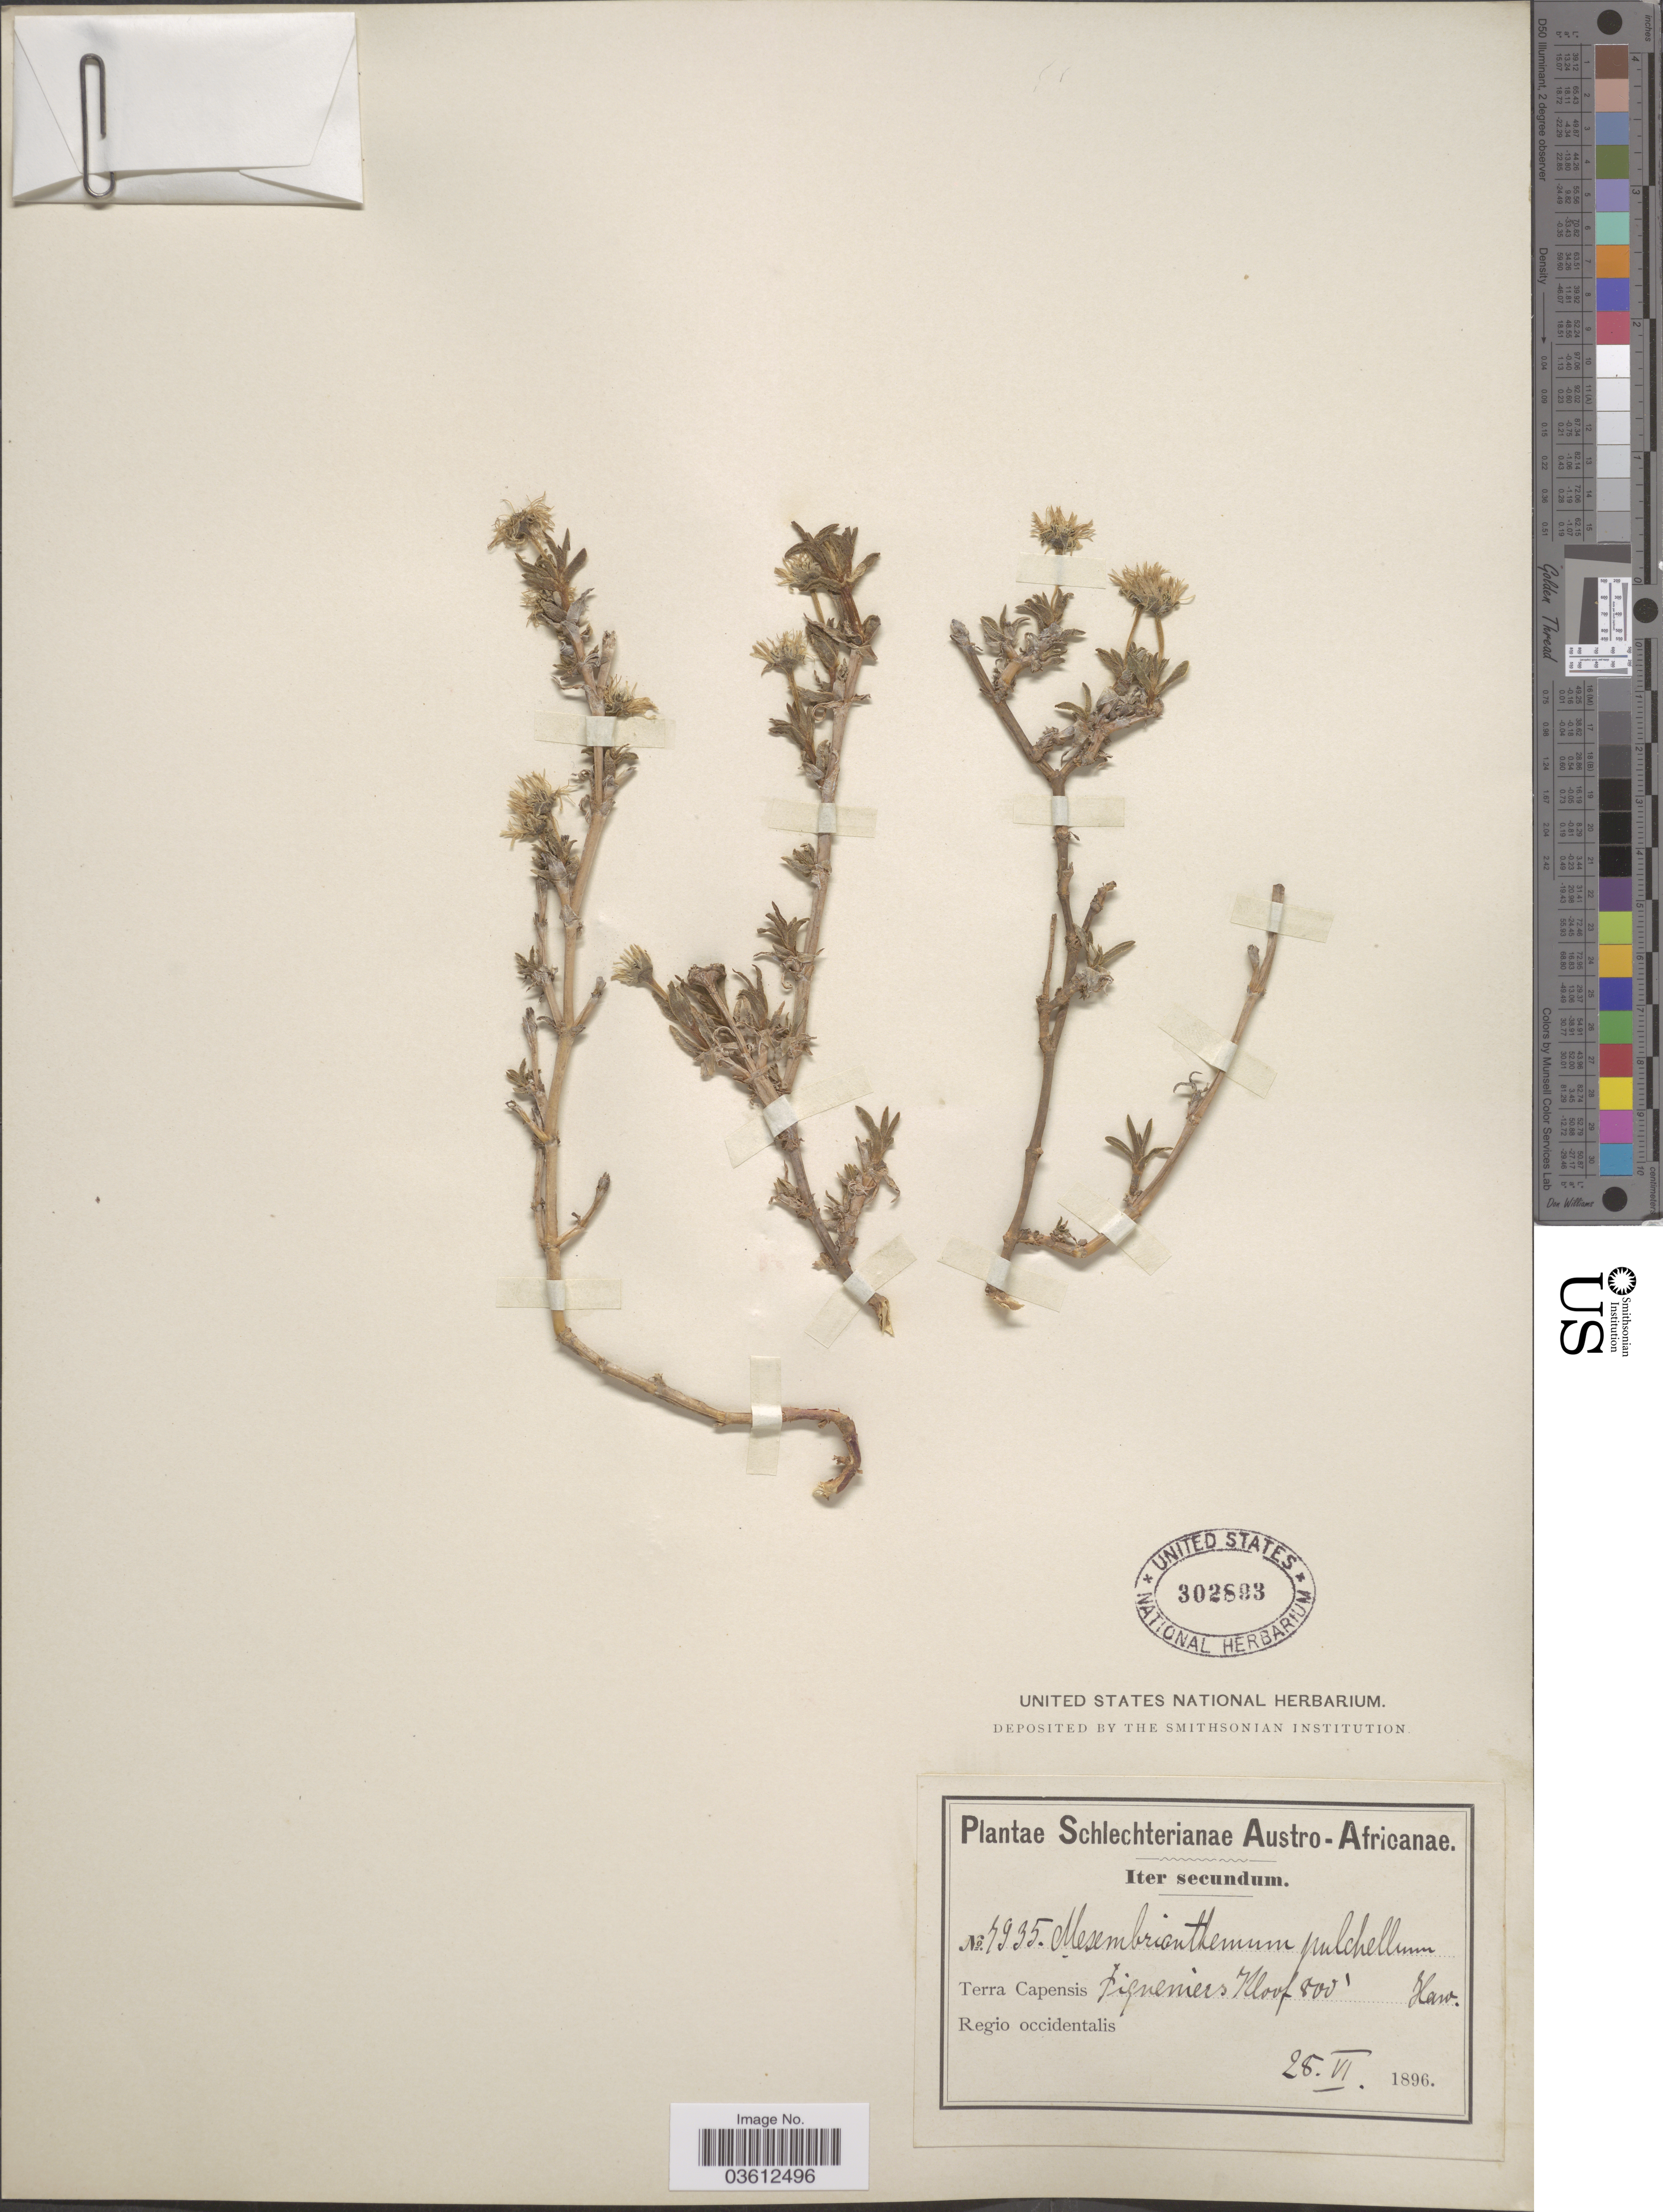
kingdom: Plantae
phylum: Tracheophyta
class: Magnoliopsida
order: Caryophyllales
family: Aizoaceae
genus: Ruschia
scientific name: Ruschia pulchella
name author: Schwantes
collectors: Schlechter, --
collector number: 7935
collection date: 1896-06-28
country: South Africa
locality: Austro-Africanae. Terra Capensis. Fiqueniers Kloof. Regio occidentalis.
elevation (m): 244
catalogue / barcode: US 302893